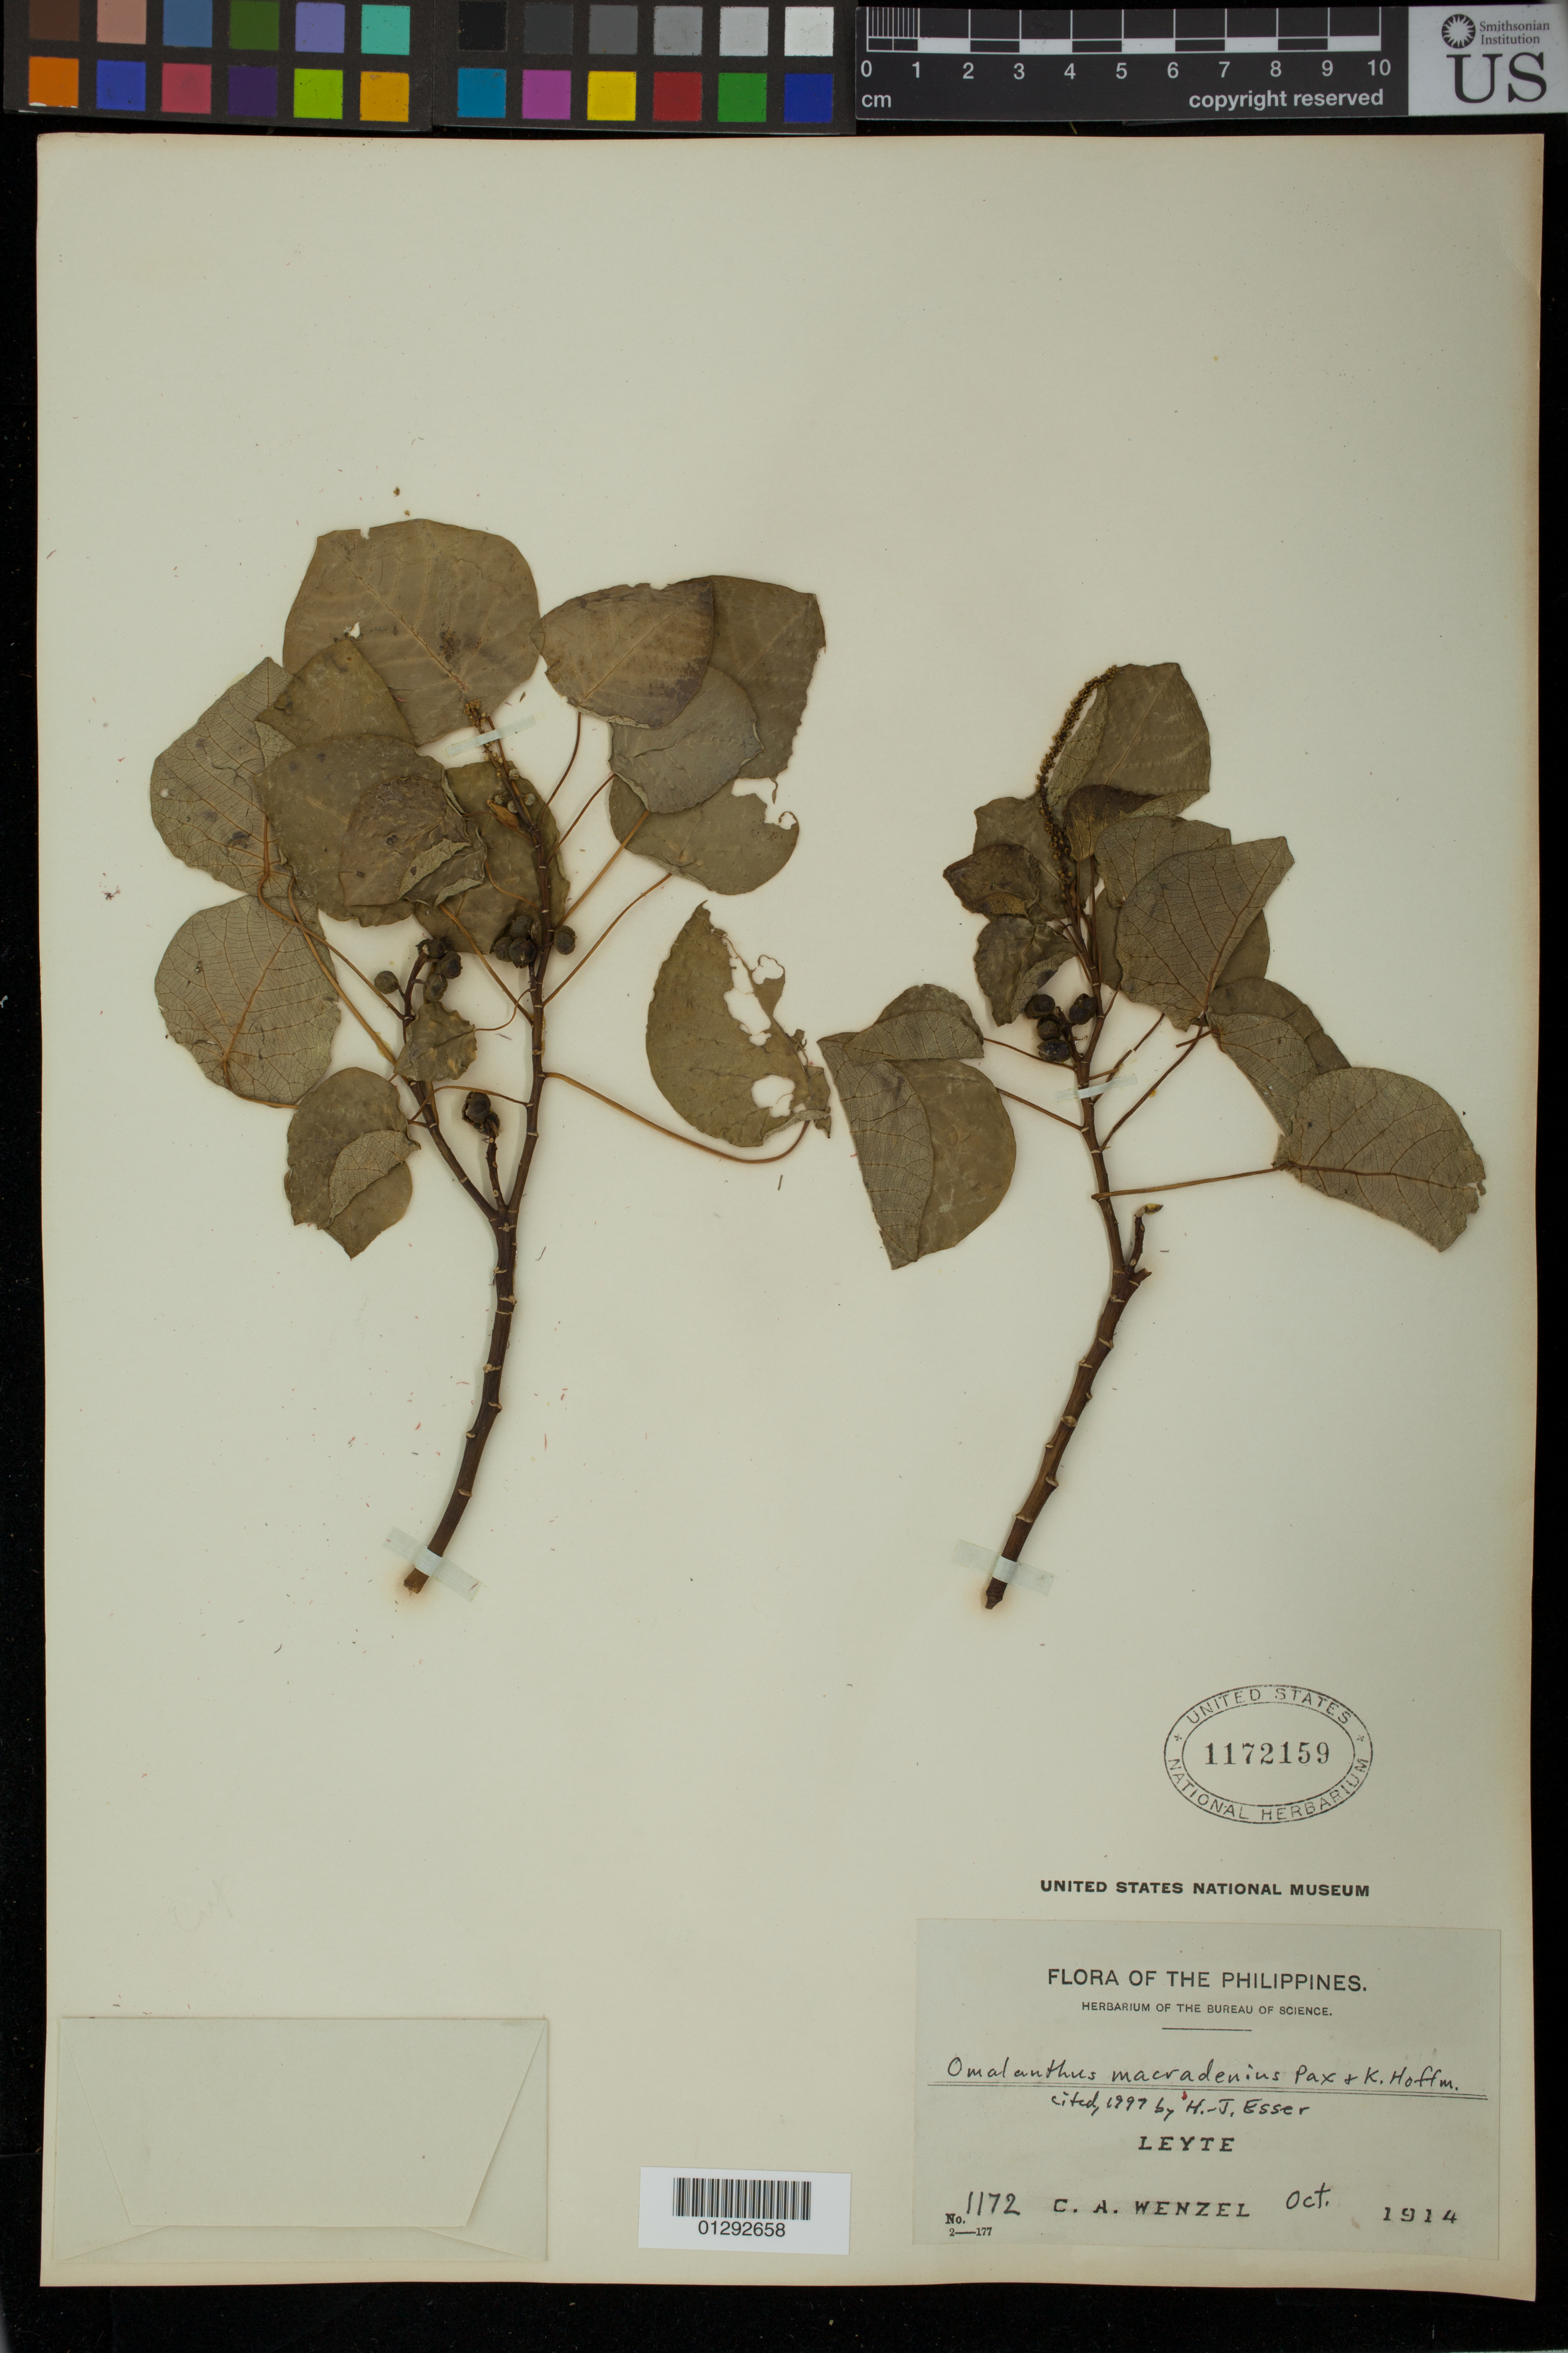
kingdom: Plantae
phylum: Tracheophyta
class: Magnoliopsida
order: Malpighiales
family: Euphorbiaceae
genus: Homalanthus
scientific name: Homalanthus macradenius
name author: Pax & K. Hoffm. in Engl.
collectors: C. Wenzel & C. Wenzel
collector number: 1172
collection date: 1914-10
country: Philippines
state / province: Eastern Visayas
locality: Leyte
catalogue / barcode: US 1172159